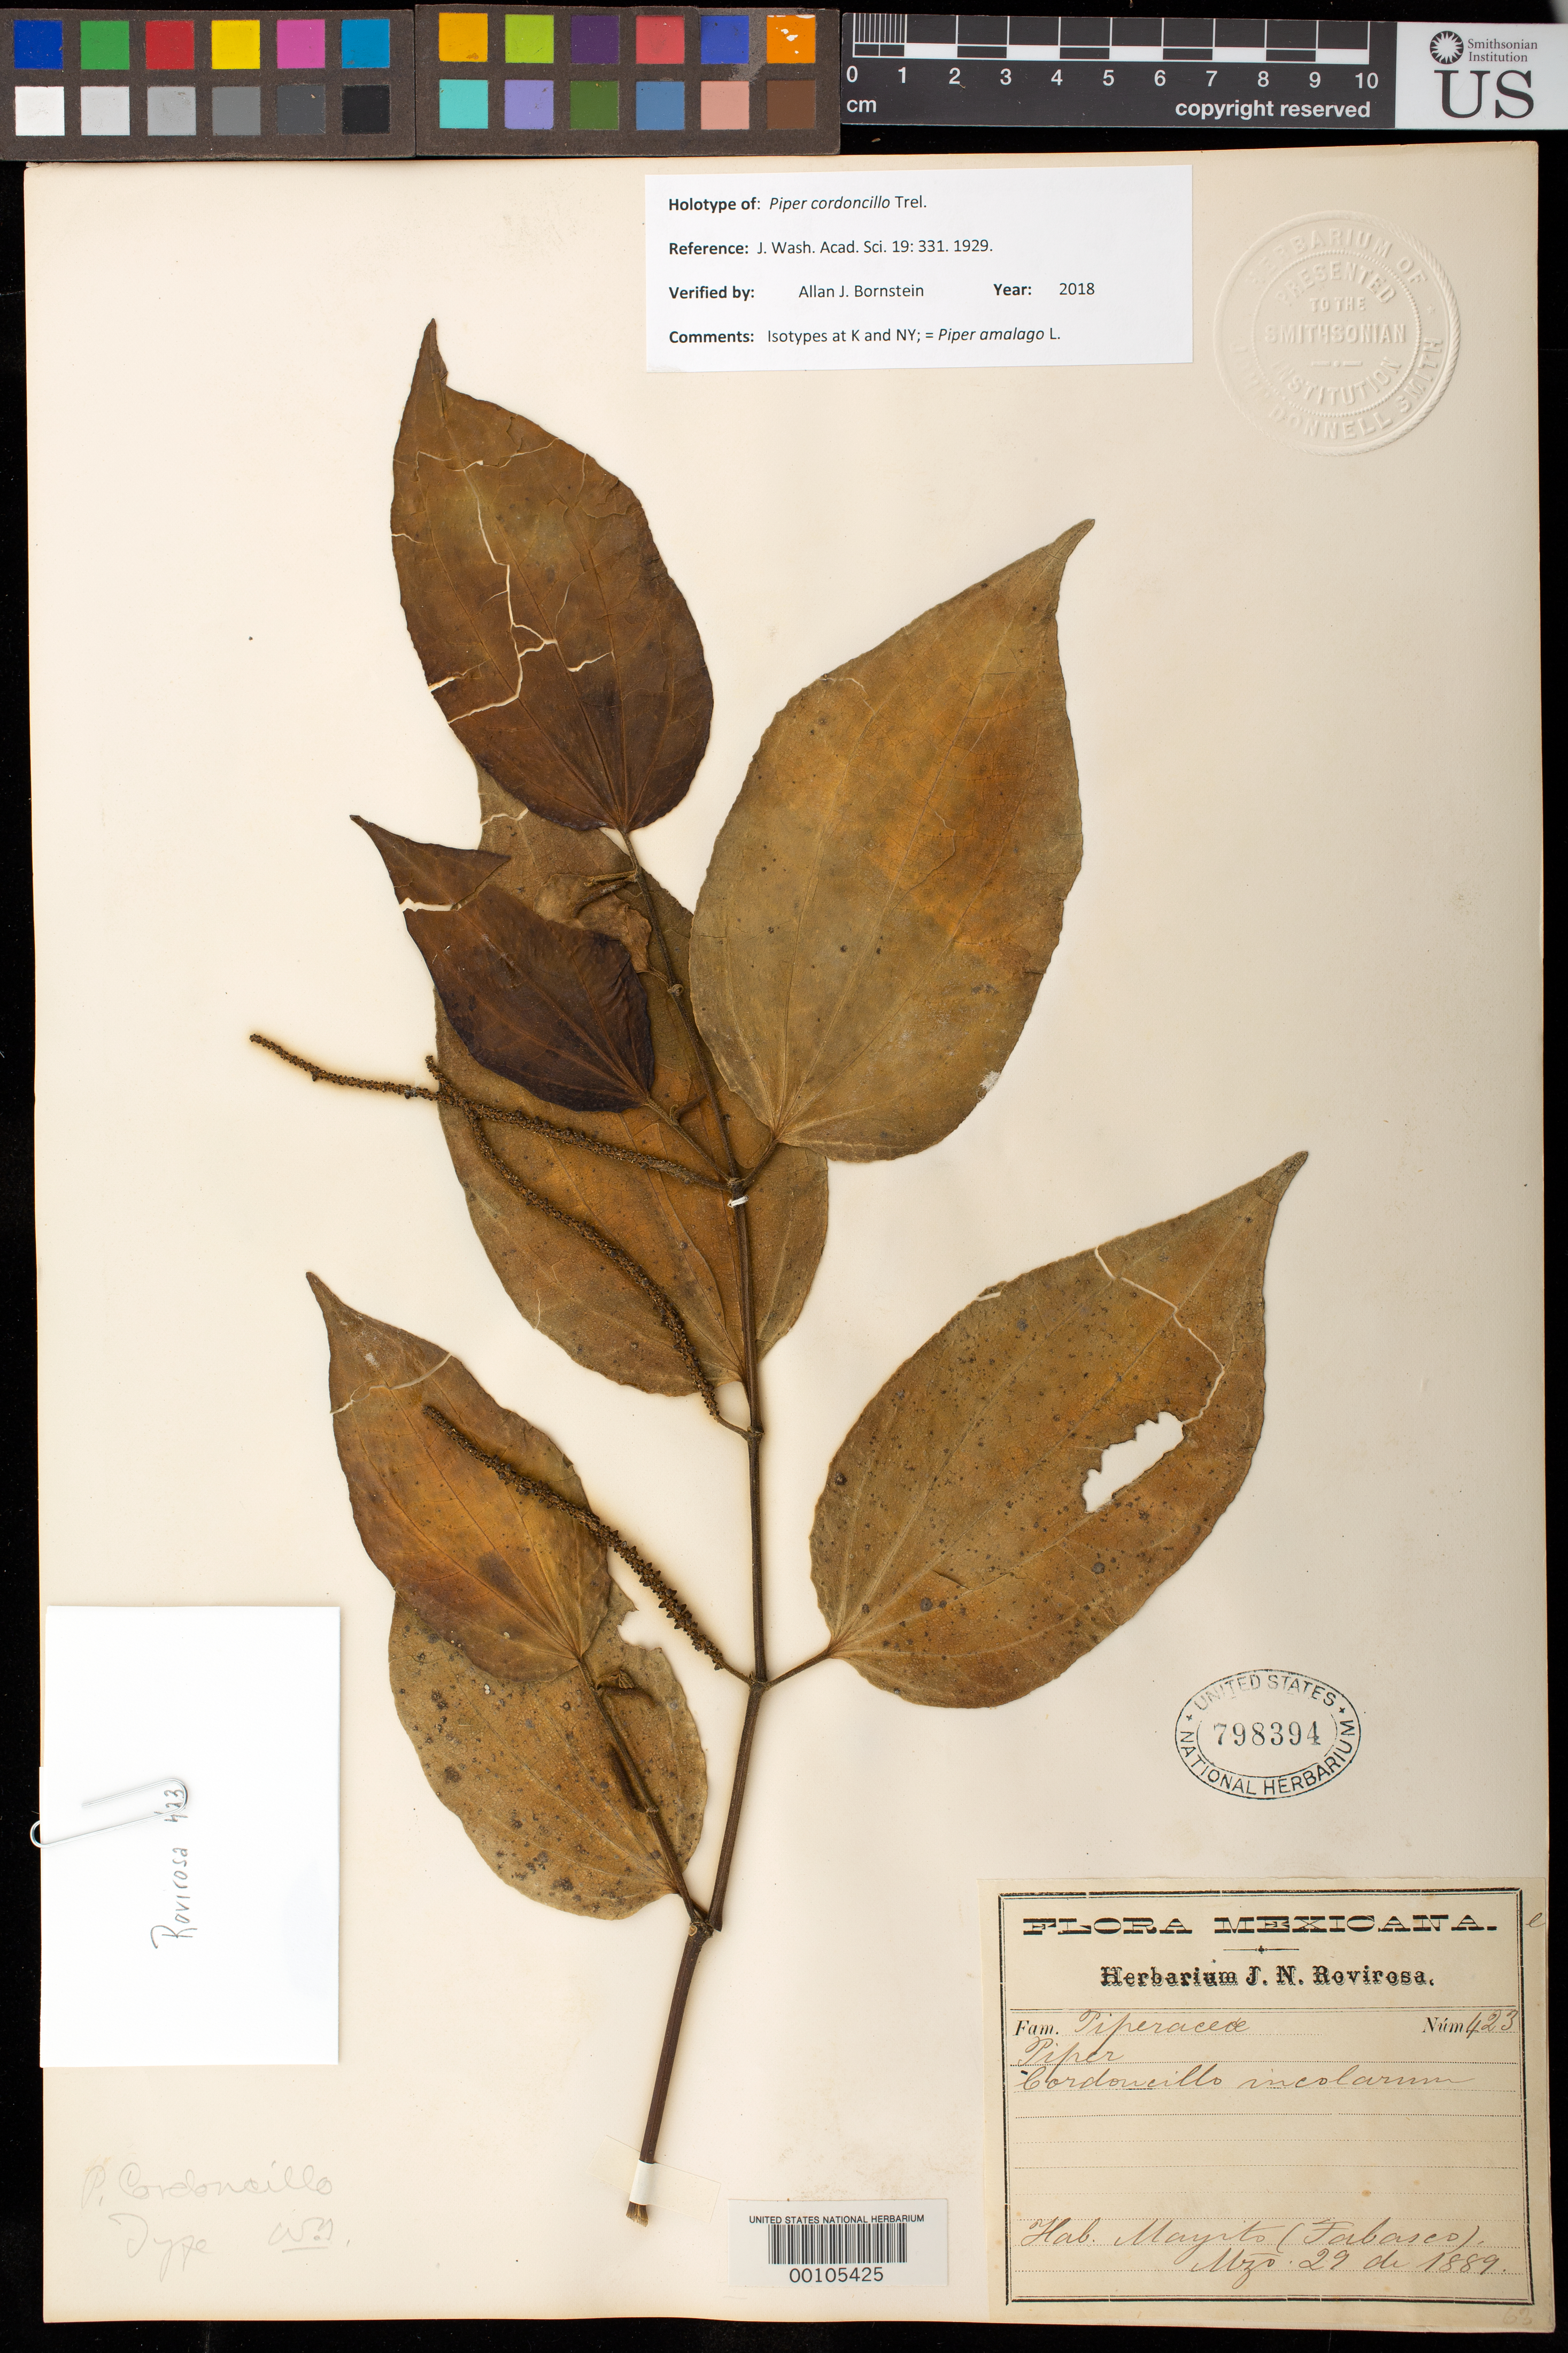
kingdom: Plantae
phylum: Tracheophyta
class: Magnoliopsida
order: Piperales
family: Piperaceae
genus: Piper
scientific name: Piper cordoncillo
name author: Trel.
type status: Holotype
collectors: J. N. Rovirosa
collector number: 423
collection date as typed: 29 Mar 1889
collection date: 1889-03-29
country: Mexico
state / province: Tabasco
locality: Mayito.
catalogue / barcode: US 798394